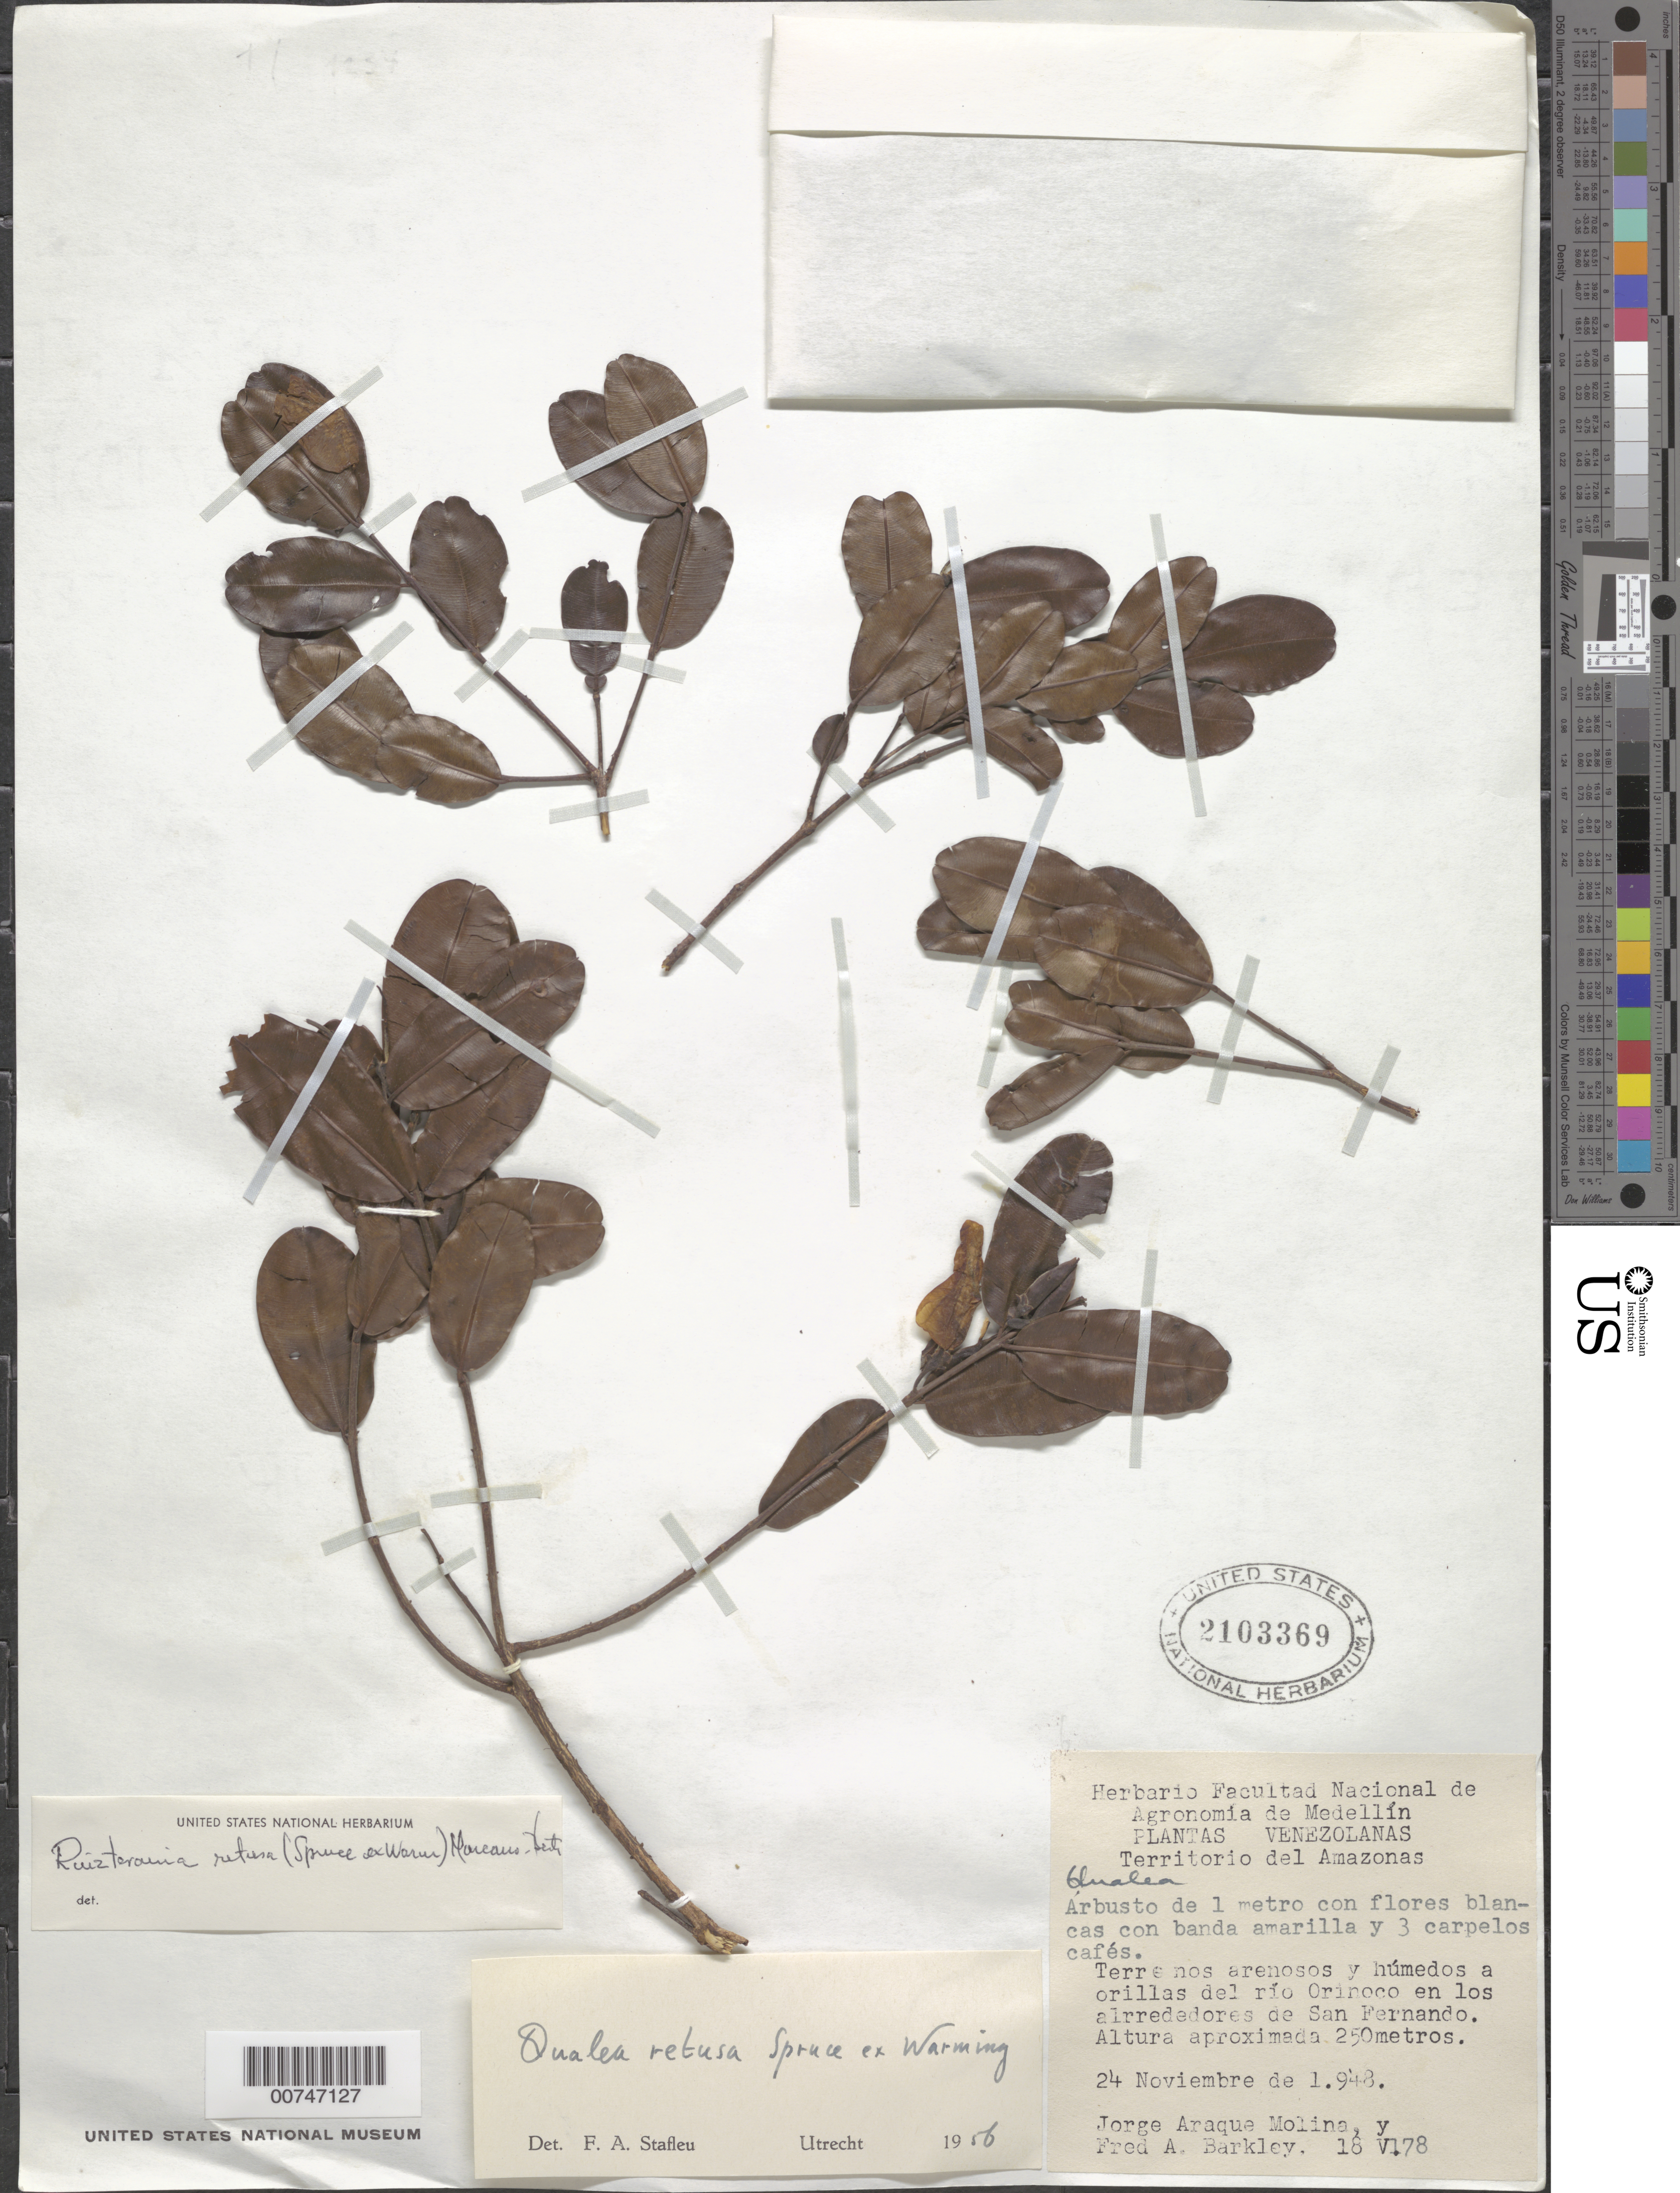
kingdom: Plantae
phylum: Tracheophyta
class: Magnoliopsida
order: Myrtales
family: Vochysiaceae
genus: Ruizterania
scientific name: Ruizterania retusa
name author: (Spruce ex Warm.) Marc.-Berti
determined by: Marcano-Berti, L.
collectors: J. A. Molina & F. A. Barkley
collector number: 18v 78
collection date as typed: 24-Nov-48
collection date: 1948-11-24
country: Venezuela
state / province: Amazonas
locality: Río Orinoco en los alrededores de San Fernando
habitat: Terrenos arenosos y humedos a orillas del rio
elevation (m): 250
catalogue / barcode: US 2103369